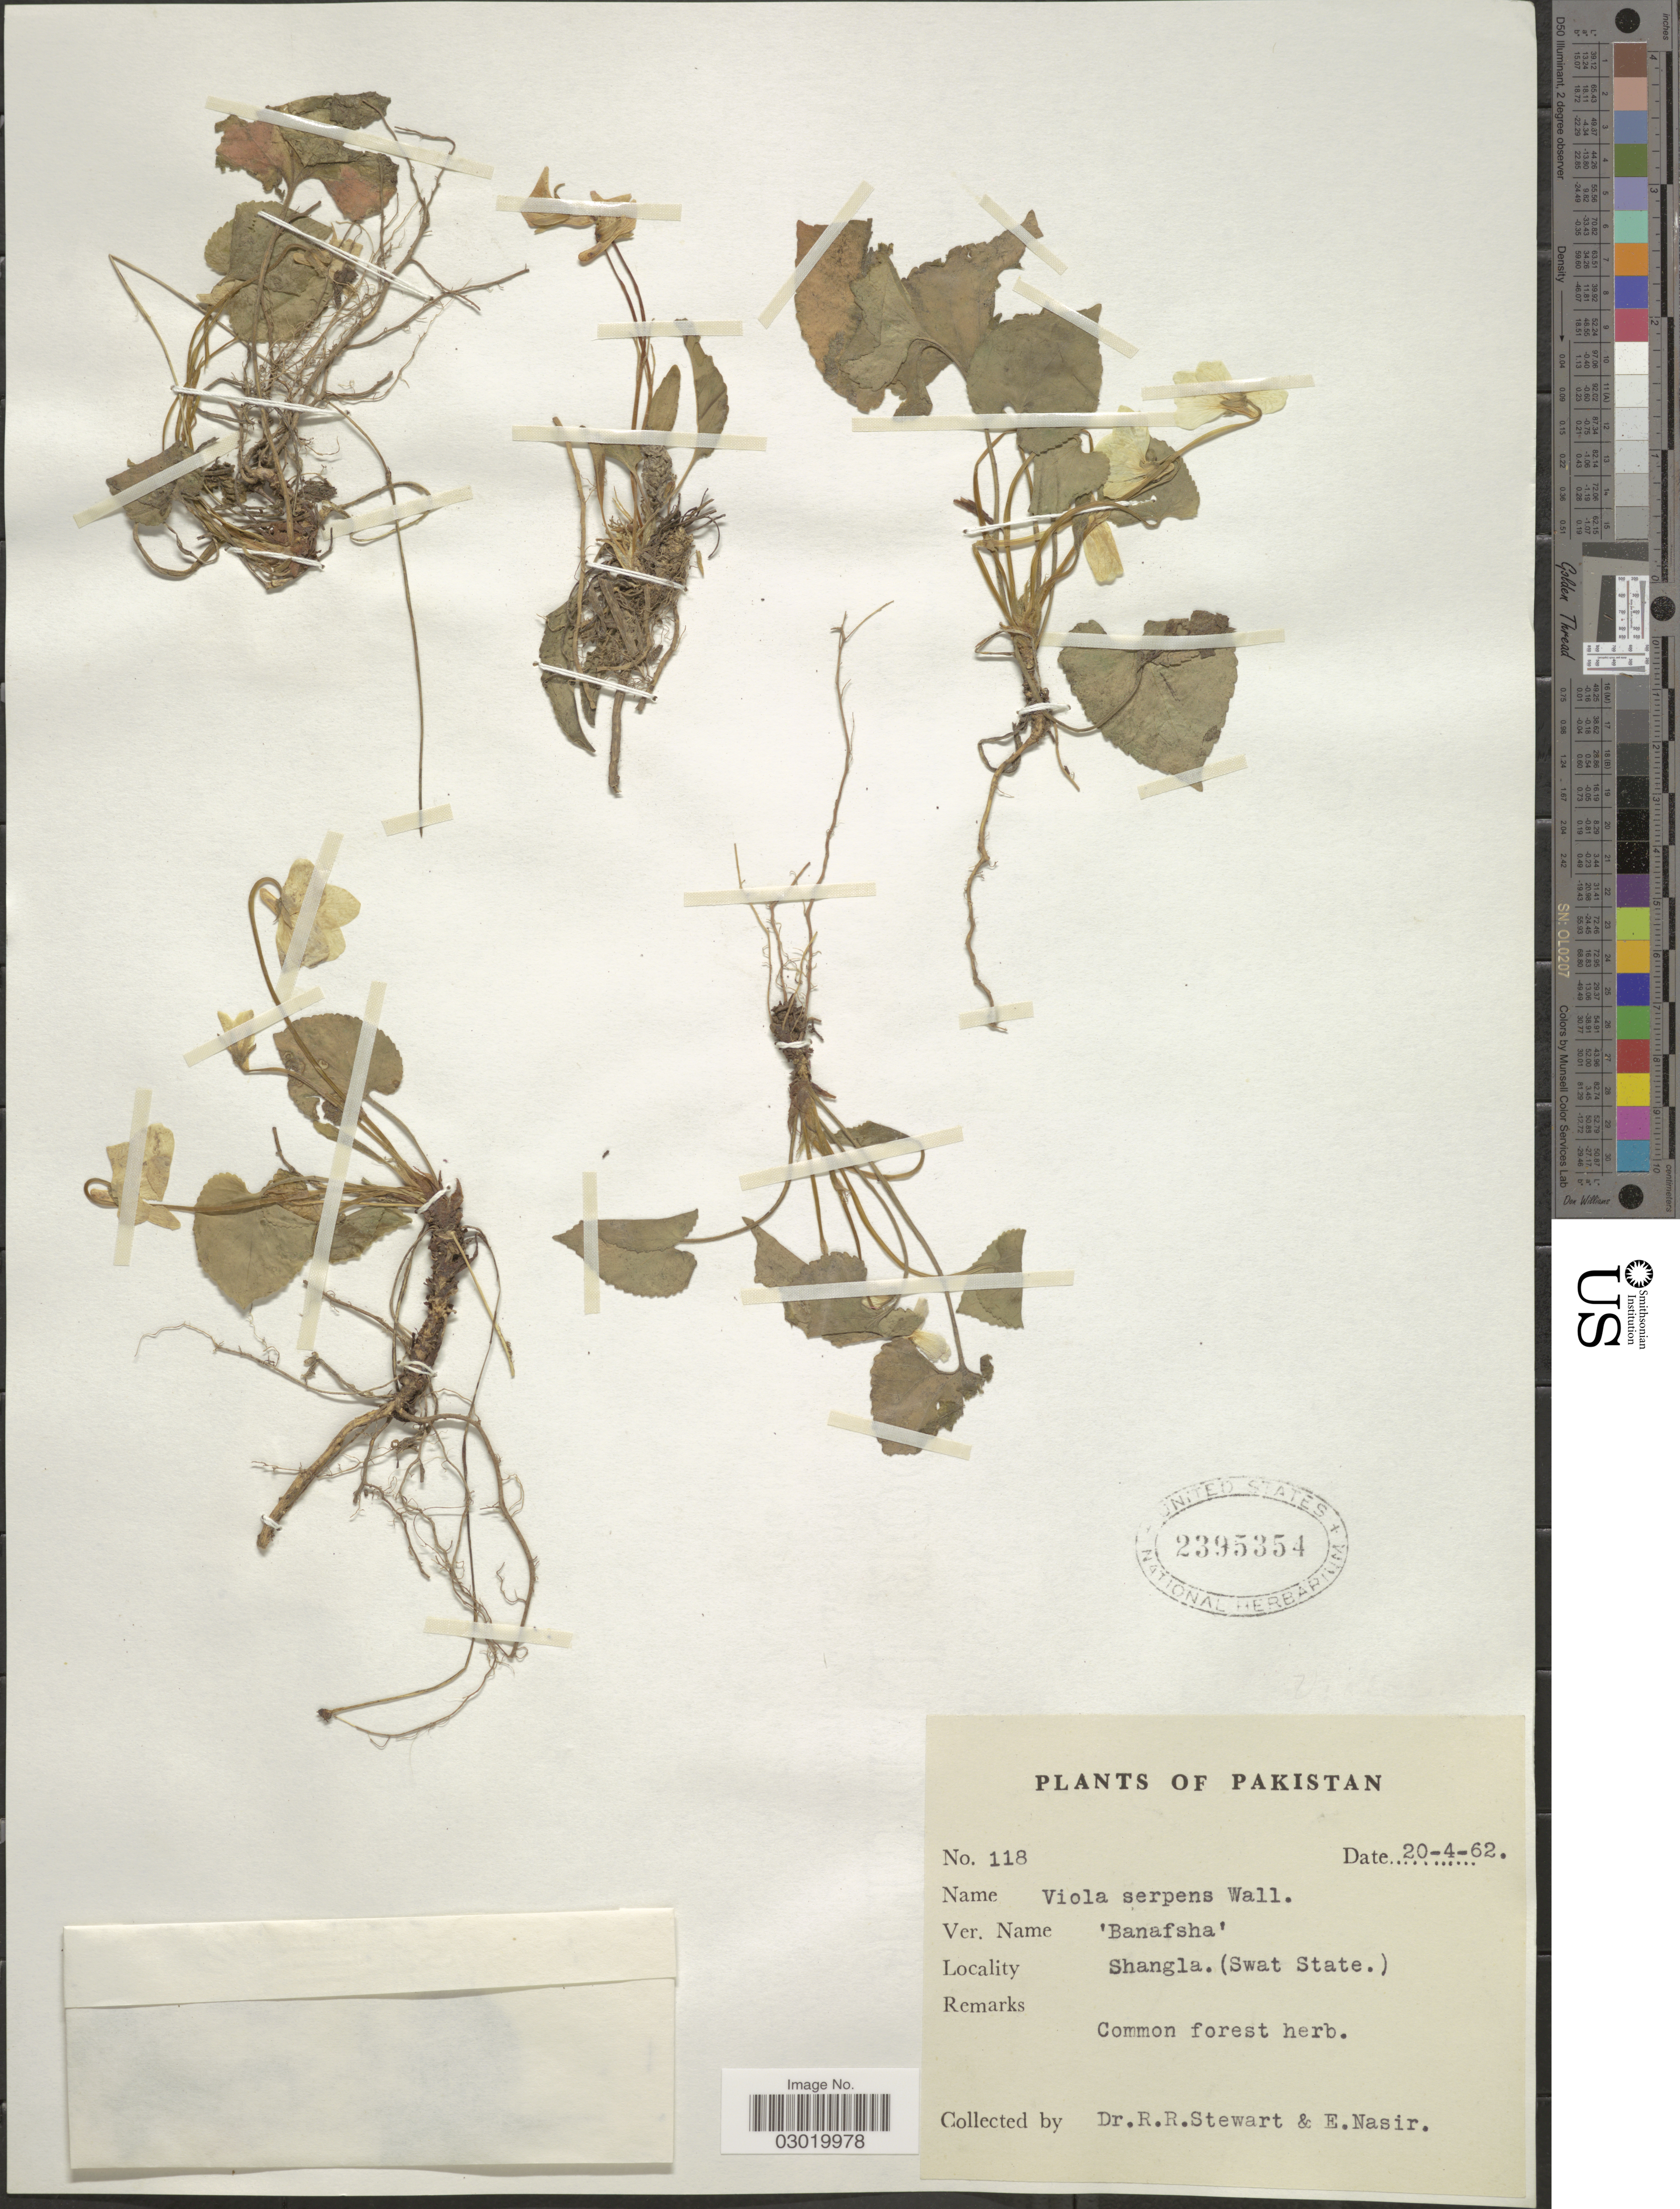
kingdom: Plantae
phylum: Tracheophyta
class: Magnoliopsida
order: Malpighiales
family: Violaceae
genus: Viola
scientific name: Viola pilosa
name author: Blume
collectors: R. Stewart & E. Nasir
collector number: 118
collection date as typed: Transcribed d/m/y: 20/4/62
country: Pakistan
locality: Shangla. (Swat State).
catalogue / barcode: US 2395354